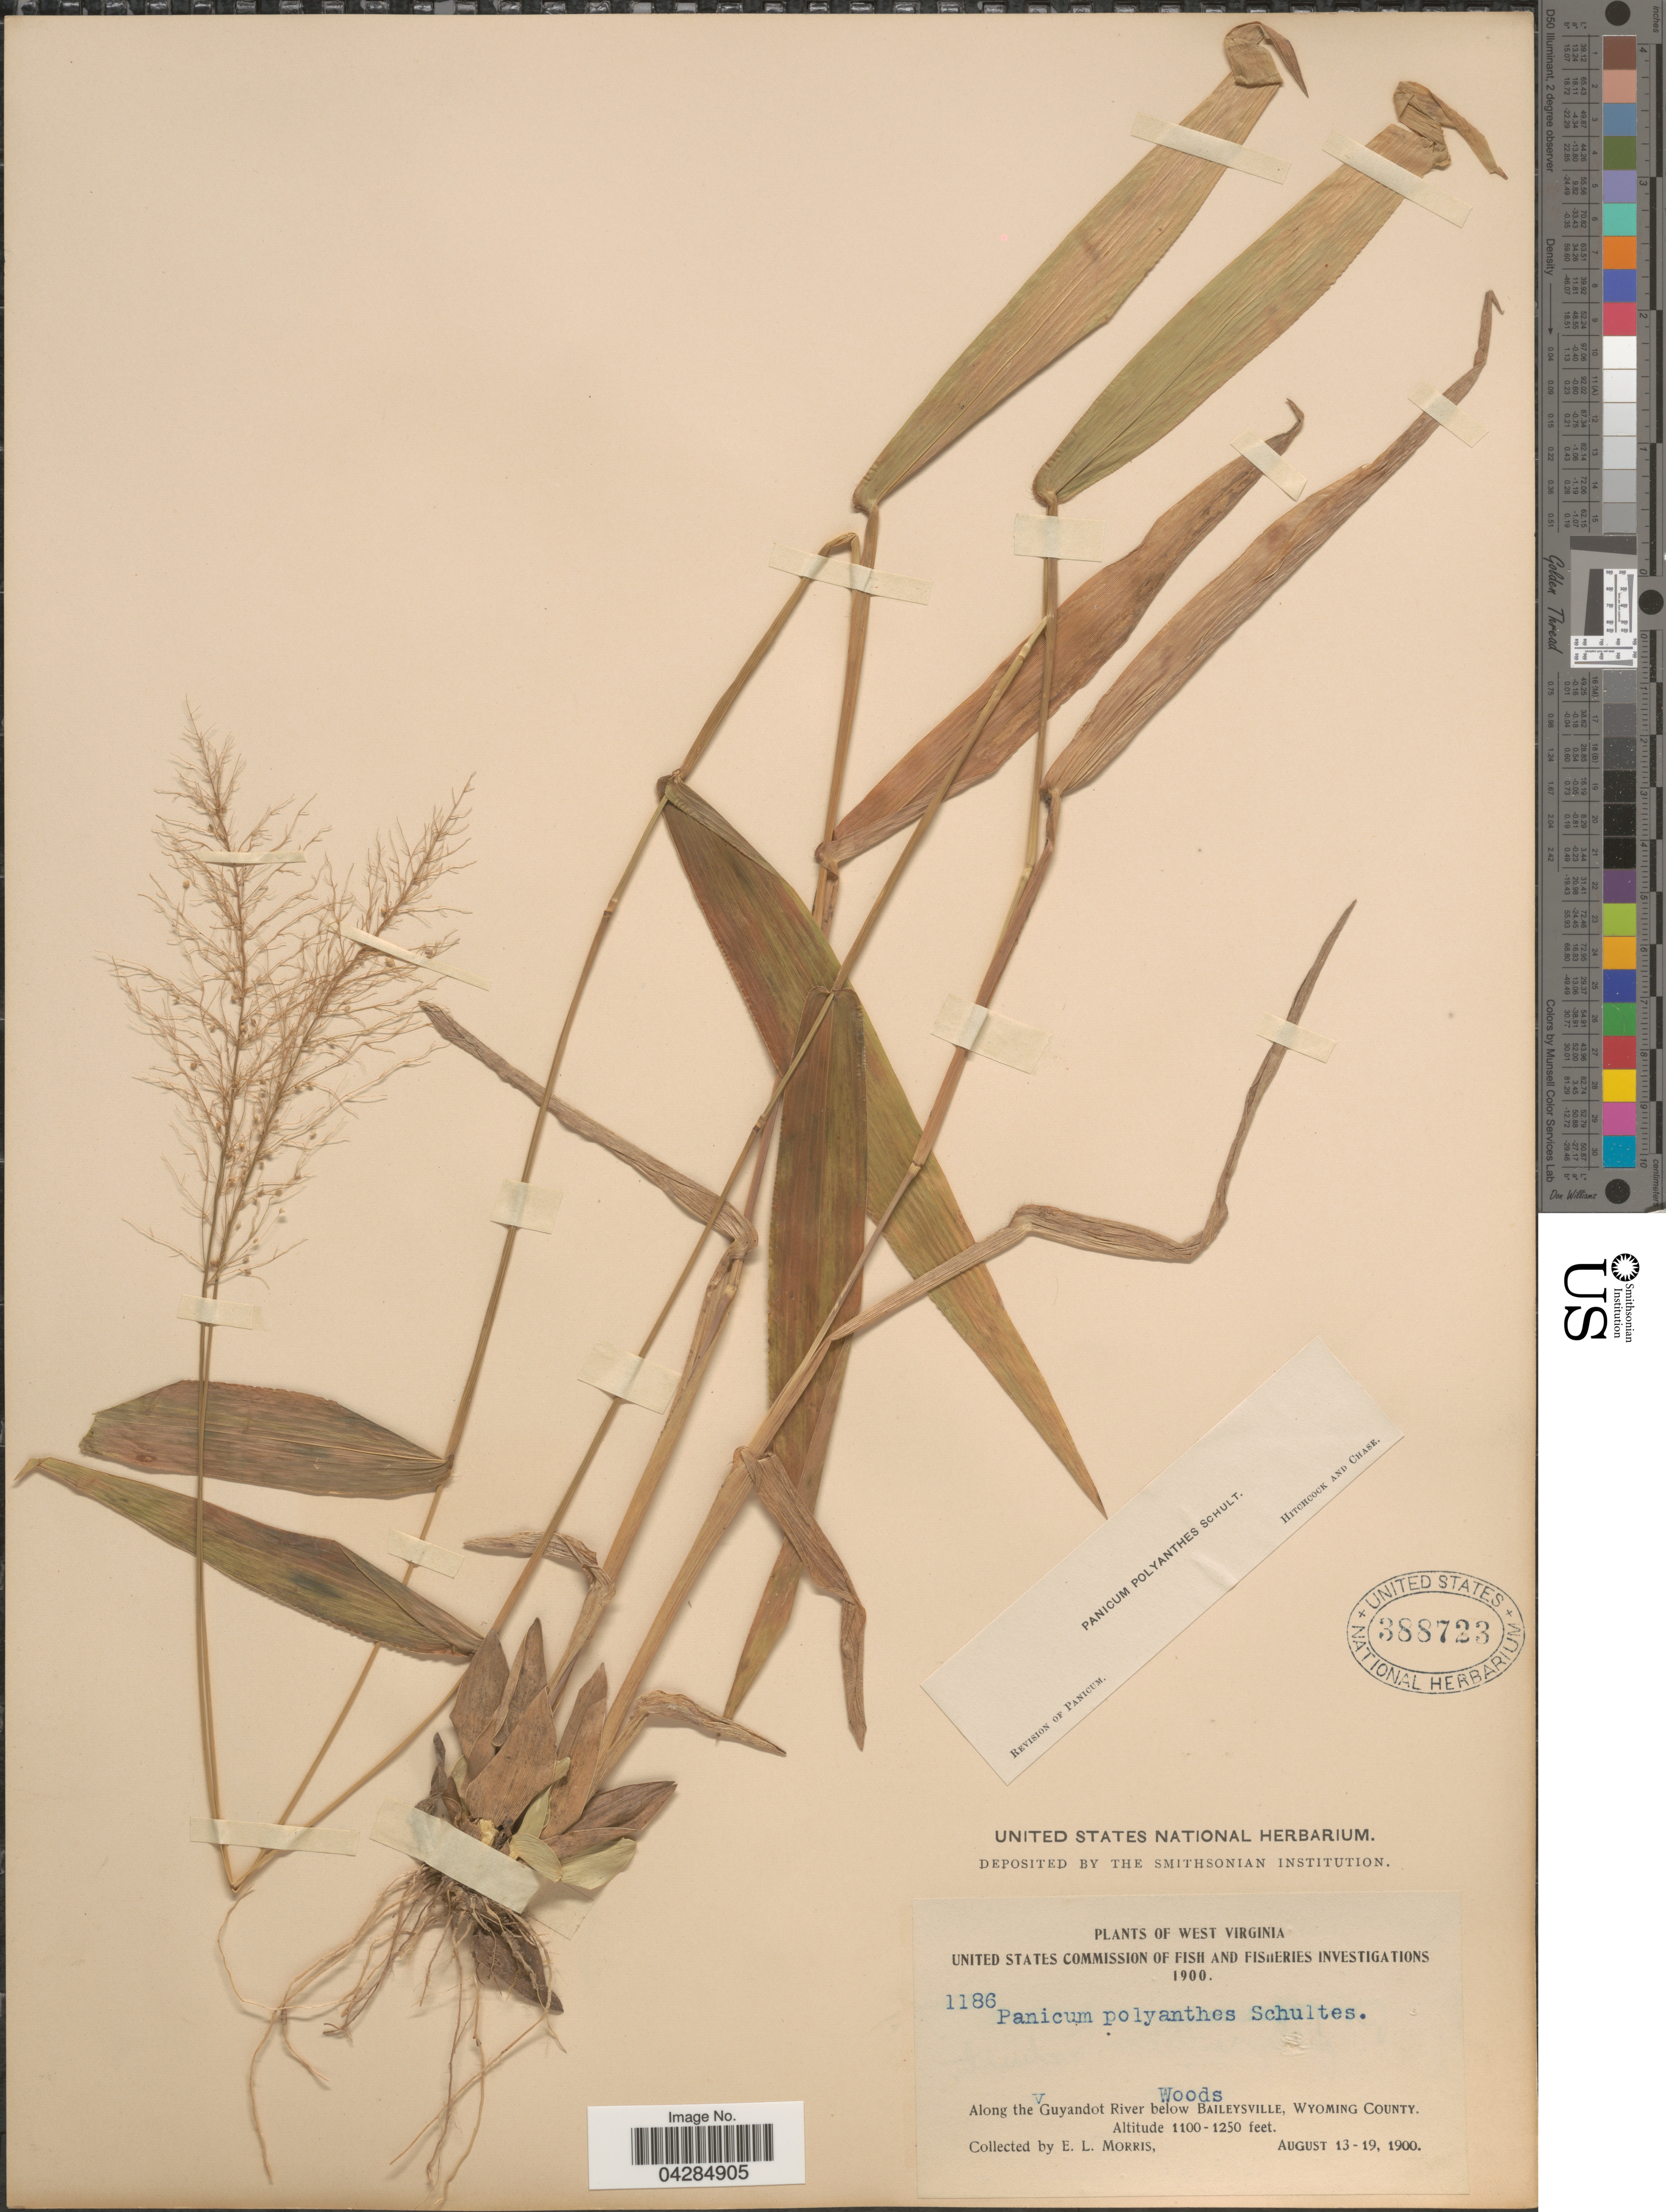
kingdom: Plantae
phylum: Tracheophyta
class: Liliopsida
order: Poales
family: Poaceae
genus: Dichanthelium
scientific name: Dichanthelium polyanthes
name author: (Schult.) Mohlenbr.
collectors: E. Morris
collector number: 1186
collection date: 1900-08-13/1900-08-19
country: United States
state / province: West Virginia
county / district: Wyoming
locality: Along the Guyandot River below Baileysville, Wyoming County.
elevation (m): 335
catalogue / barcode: US 388723